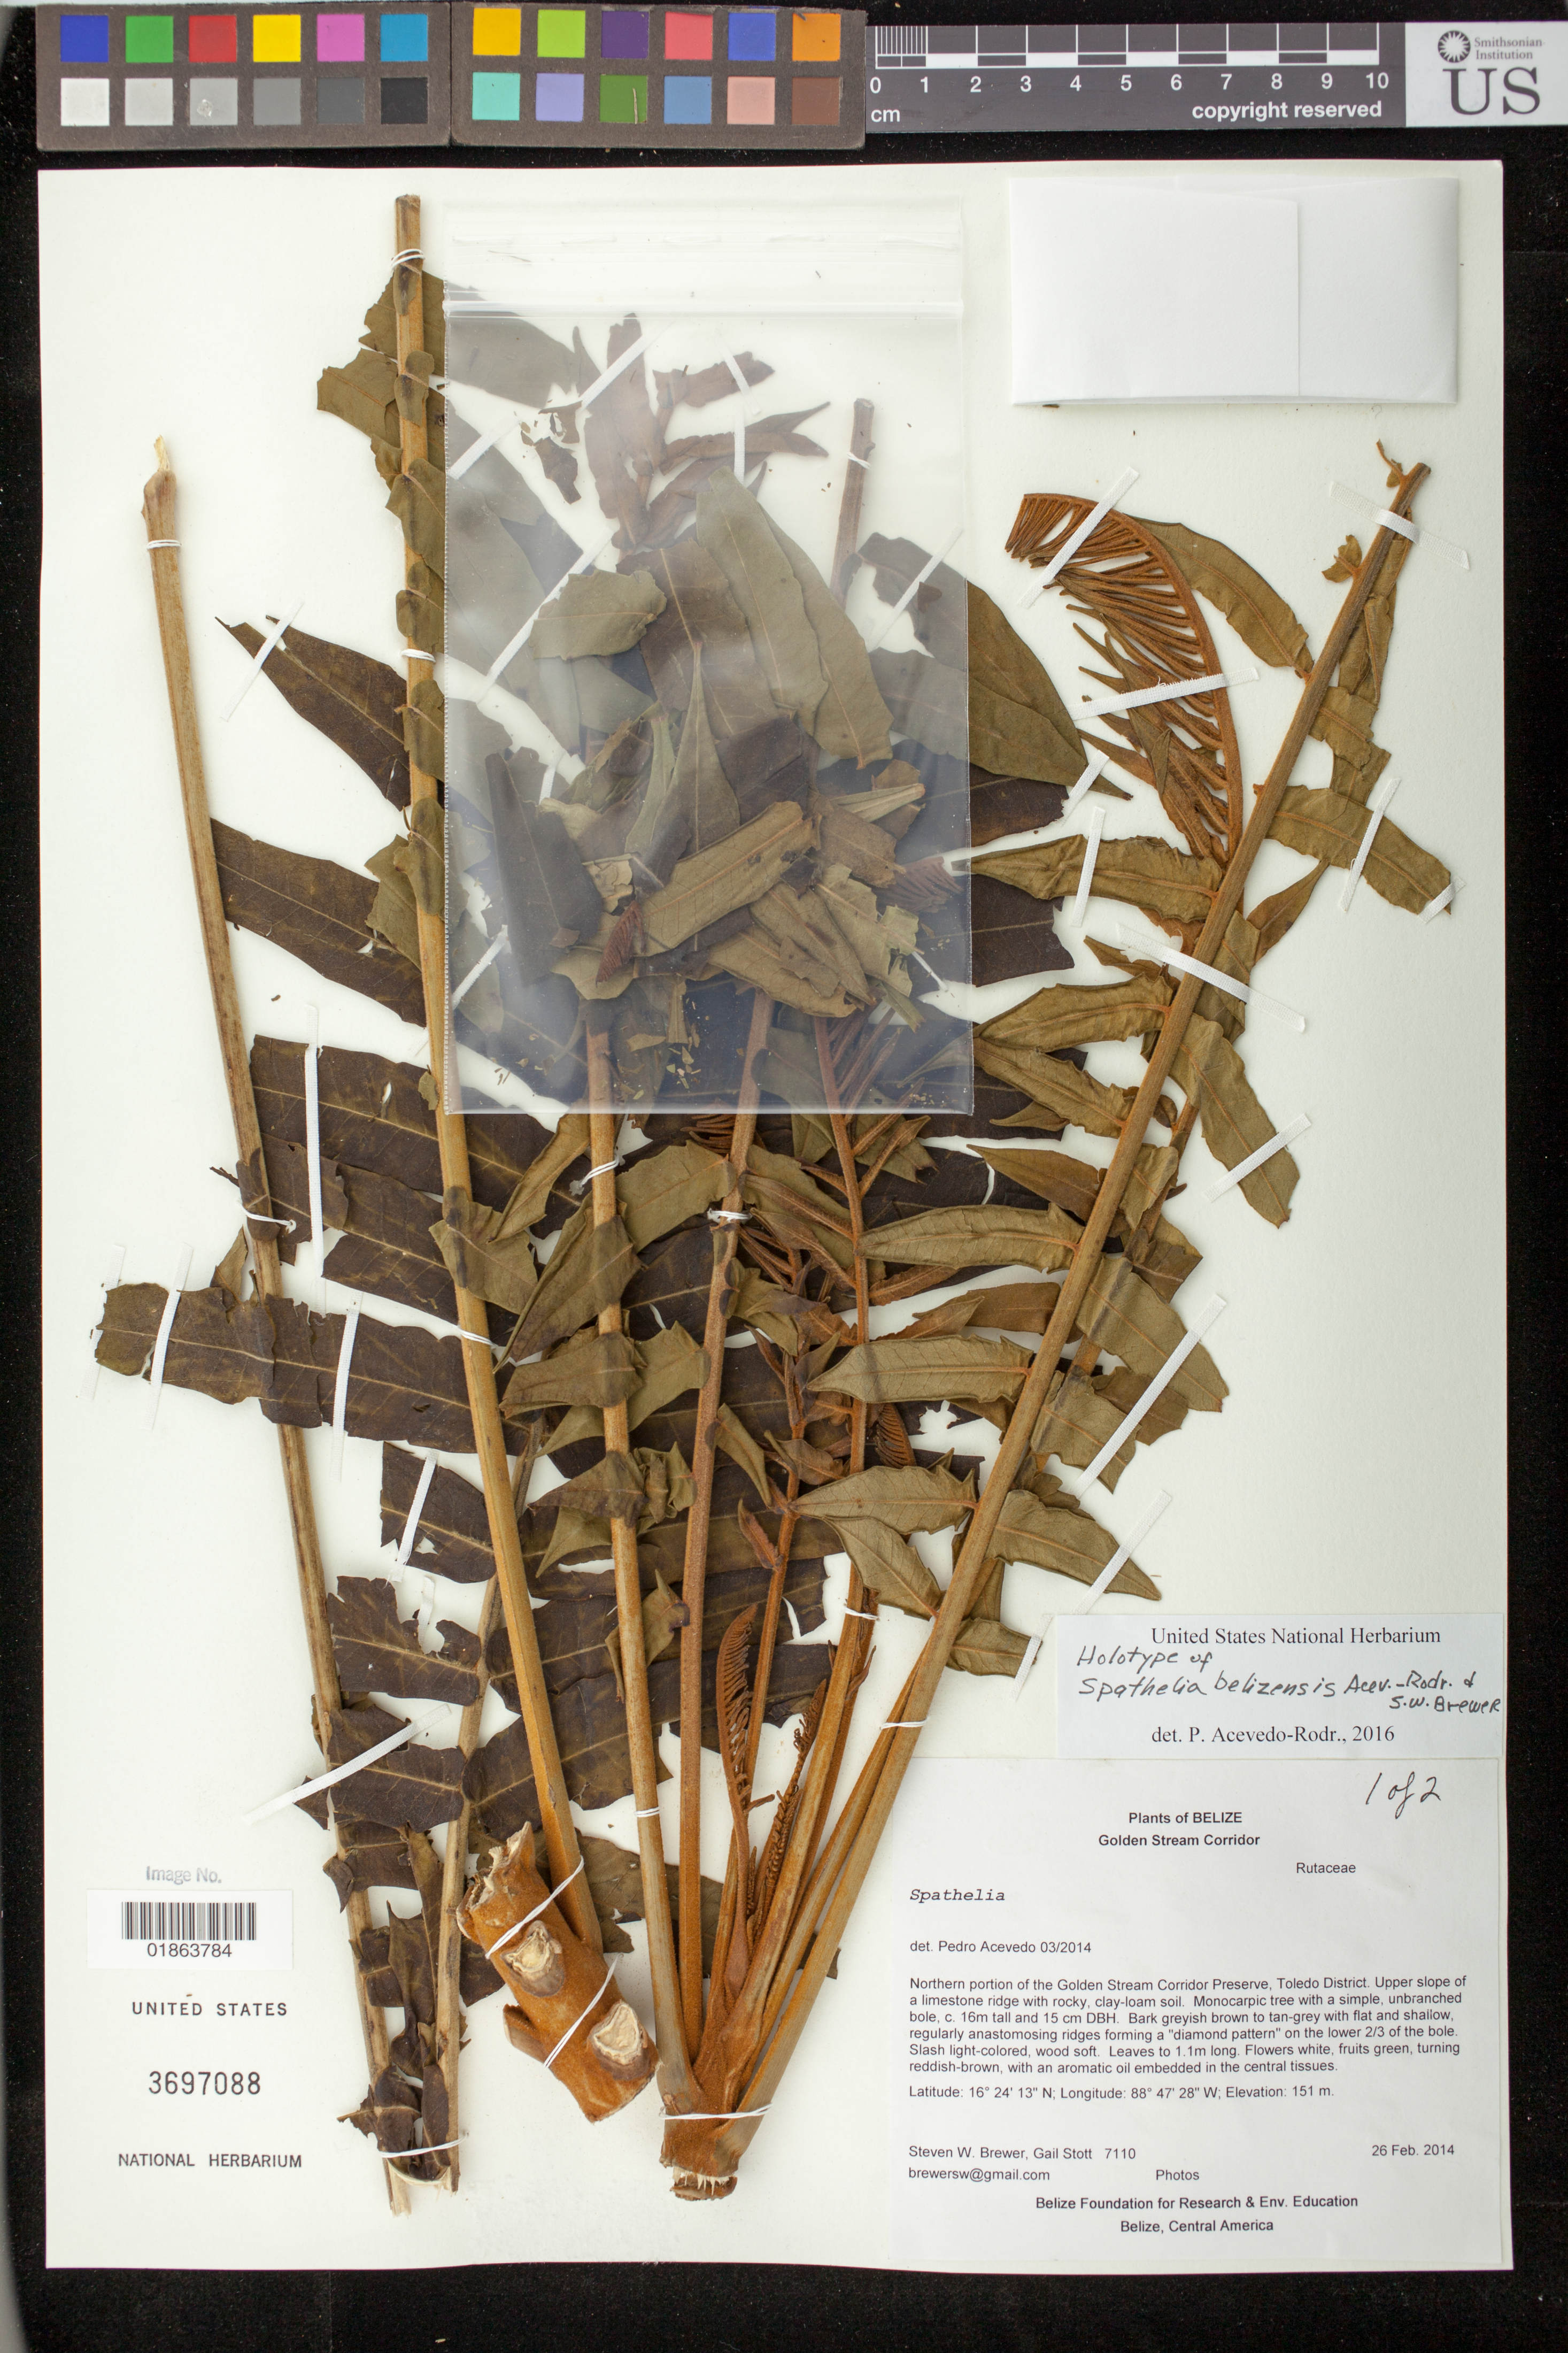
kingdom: Plantae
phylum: Tracheophyta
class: Magnoliopsida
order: Sapindales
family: Rutaceae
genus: Spathelia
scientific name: Spathelia belizensis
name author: Acev.-Rodr. & S.W. Brewer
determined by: Acevedo-Rodríguez, P., (BOT), Smithsonian Institution - National Museum of Natural History (UNITED STATES)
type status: Holotype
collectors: S. W. Brewer & G. Stott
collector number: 7110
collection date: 2014-02-26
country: Belize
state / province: Toledo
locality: Northern portion of the Golden Stream Corridor Preserve, Toledo District.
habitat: Upper slope of limestone ridge with rocky, clay-loam soil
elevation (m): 151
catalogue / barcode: US 3697088